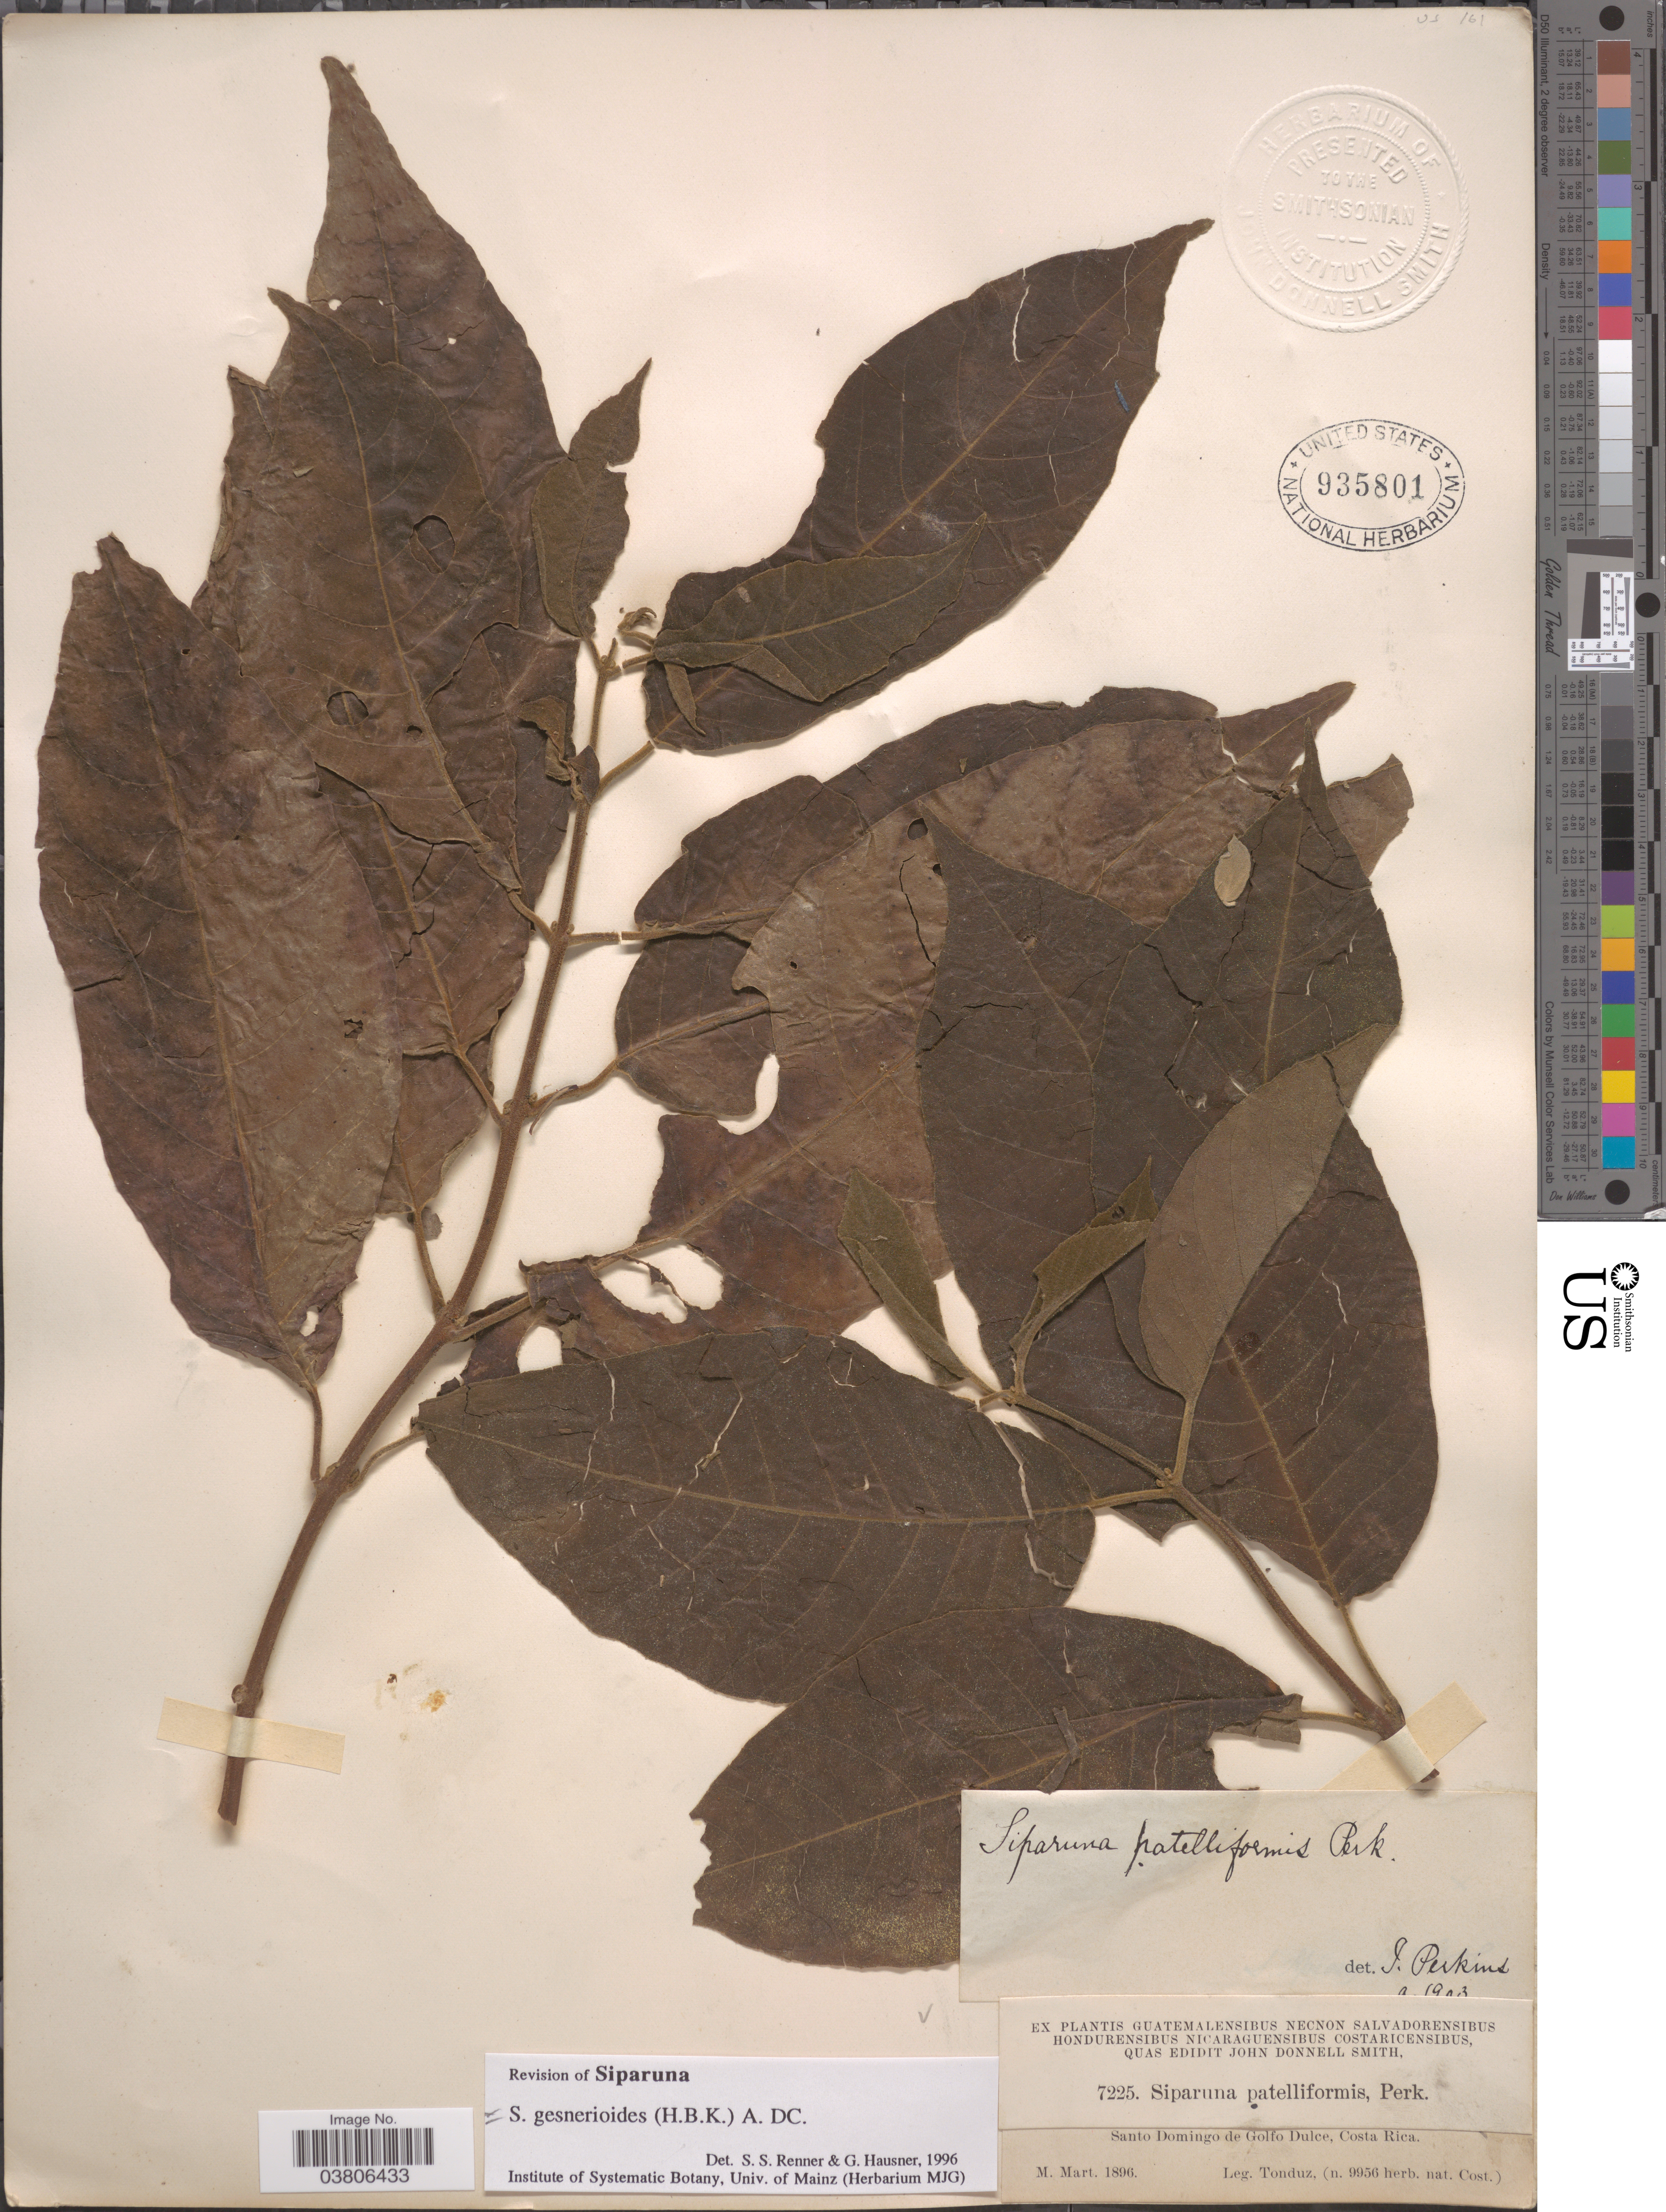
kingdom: Plantae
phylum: Tracheophyta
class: Magnoliopsida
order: Laurales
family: Siparunaceae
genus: Siparuna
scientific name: Siparuna gesnerioides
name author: (Kunth) A. DC.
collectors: Tonduz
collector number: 7225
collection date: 1896-03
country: Costa Rica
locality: Santo Domingo de Golfo Dulce.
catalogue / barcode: US 935801